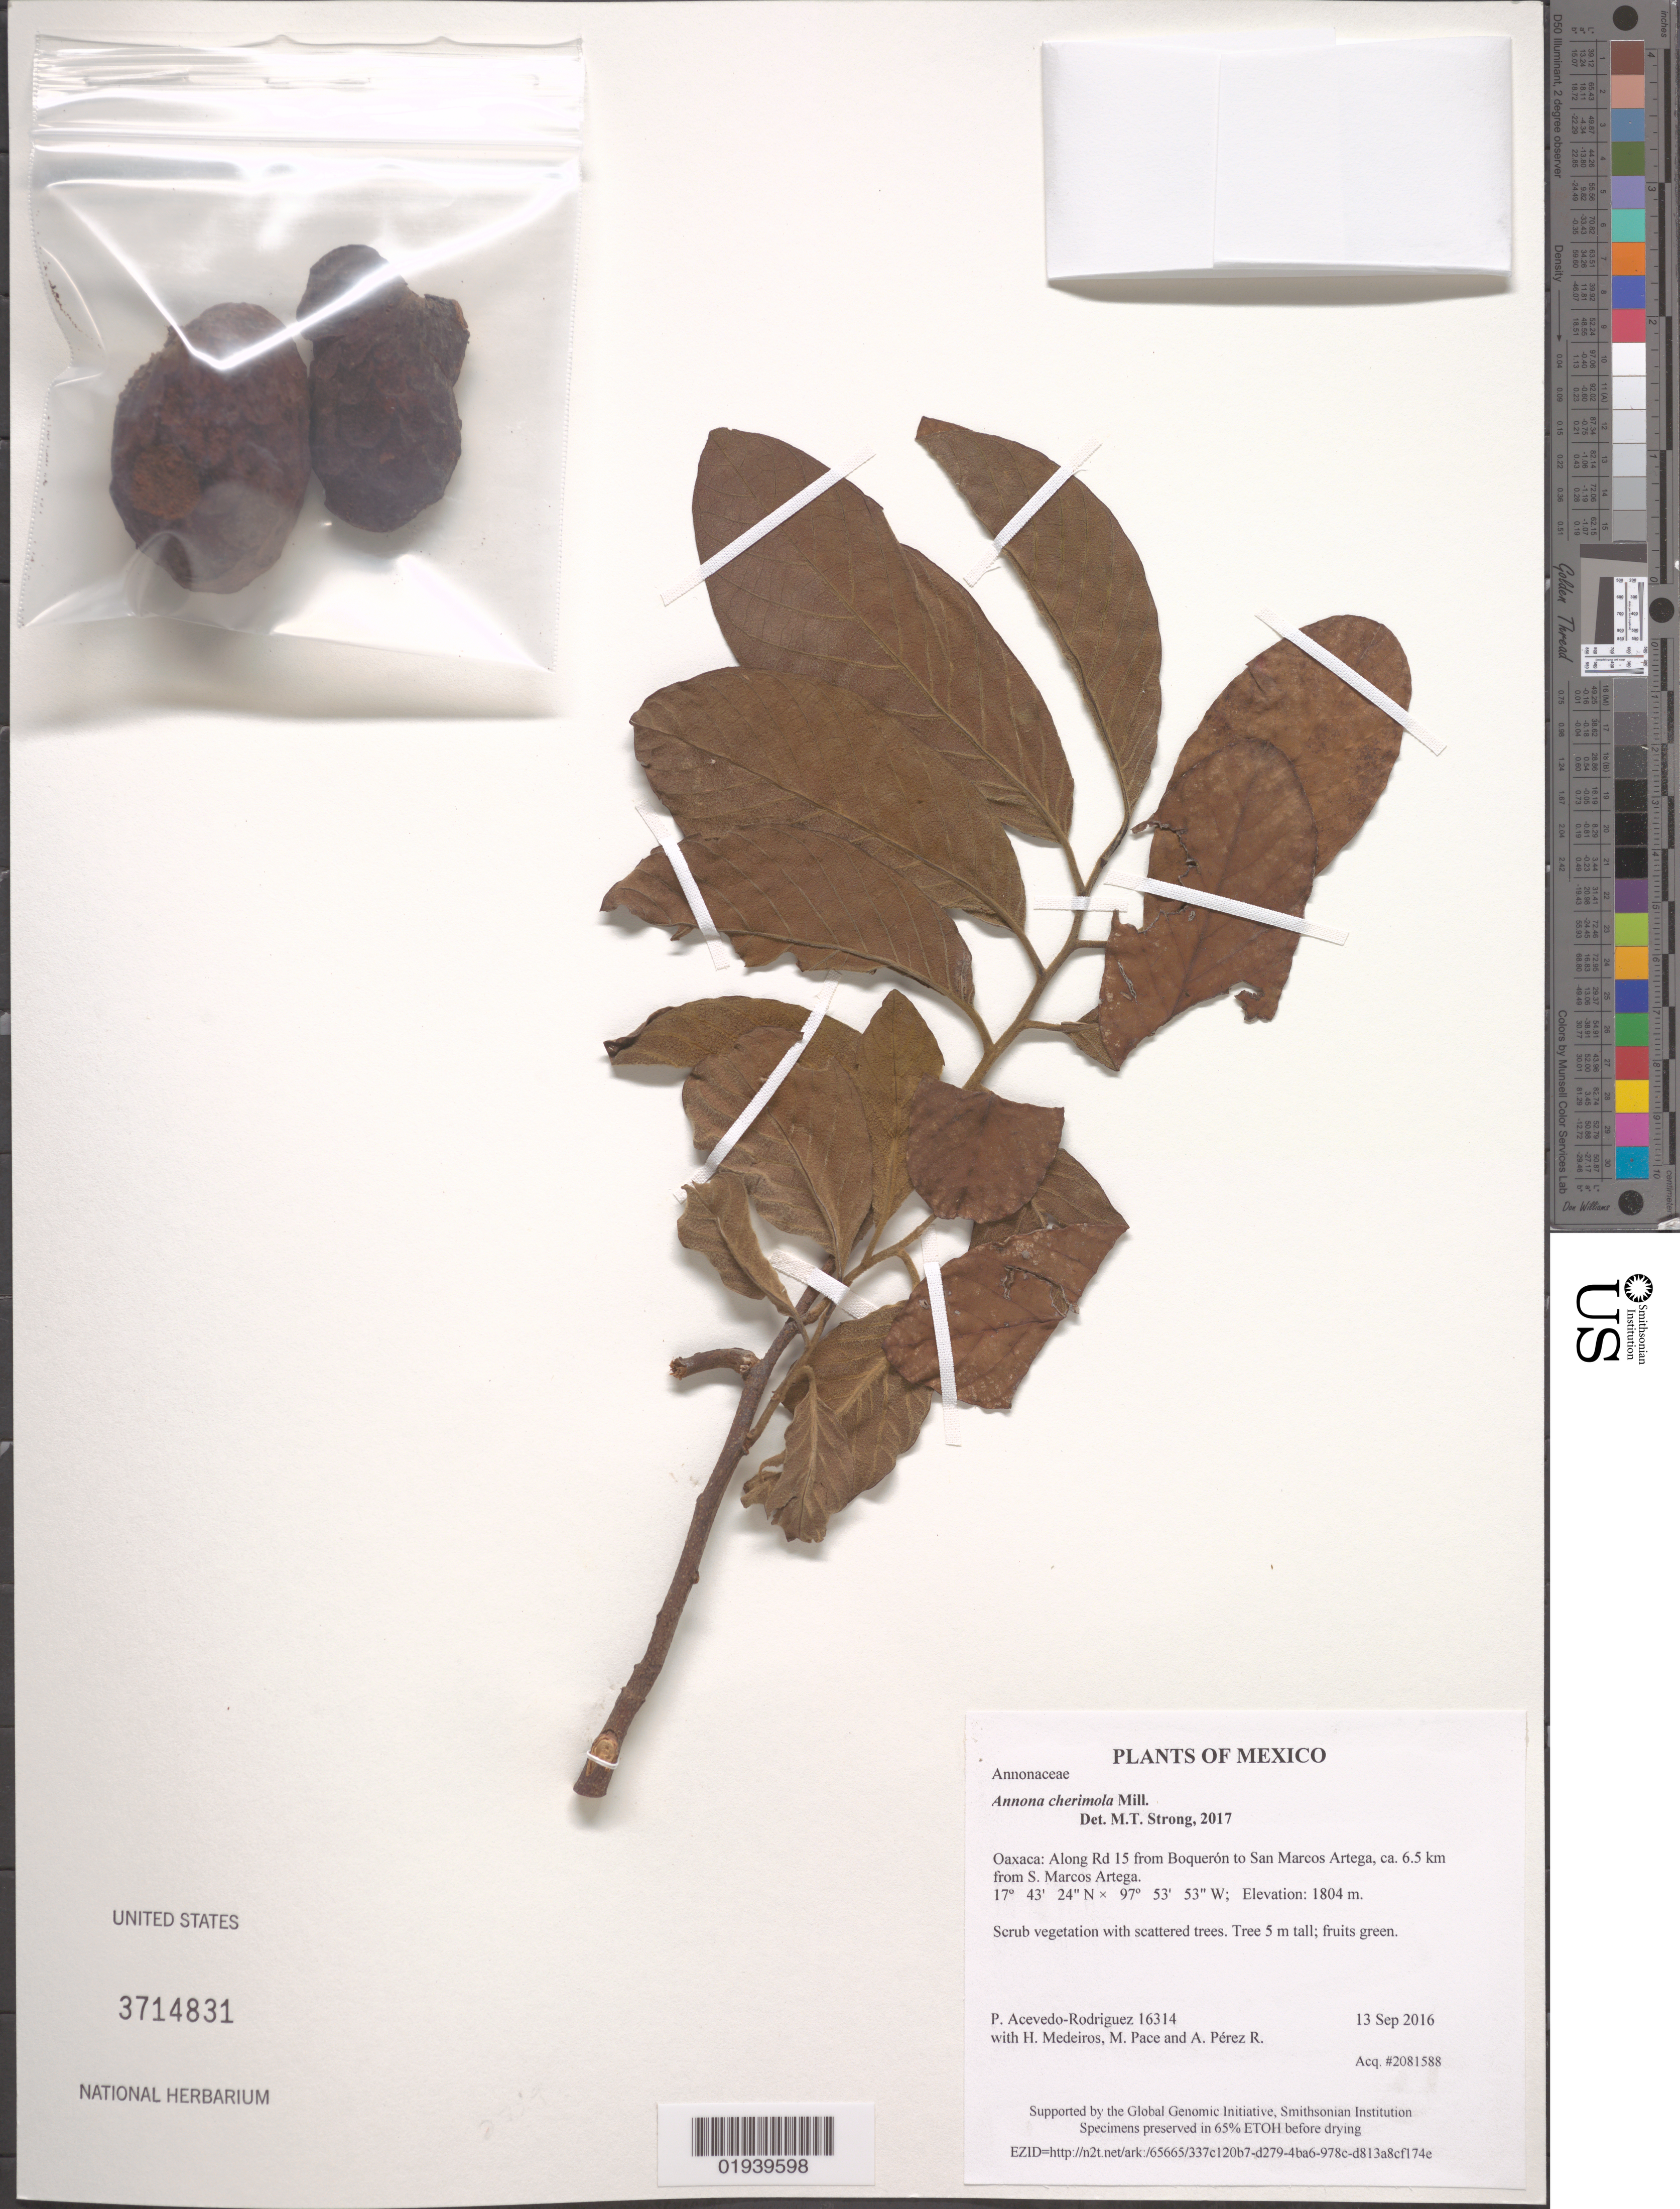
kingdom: Plantae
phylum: Tracheophyta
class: Magnoliopsida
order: Magnoliales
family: Annonaceae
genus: Annona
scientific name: Annona cherimola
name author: Mill.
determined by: Strong, M. T., (US), Smithsonian Institution - National Museum of Natural History (UNITED STATES)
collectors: P. Acevedo-Rodr., H. Medeiros, M. R. Pace & A. Pérez R.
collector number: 16314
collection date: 2016-09-13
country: Mexico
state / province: Oaxaca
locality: Along Rd 15 from Boquerón to San Marcos Artega, ca. 6.5 km from S. Marcos Artega.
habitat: Scrub vegetation with scattered trees.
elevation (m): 1804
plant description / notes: US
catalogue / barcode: US 3714831